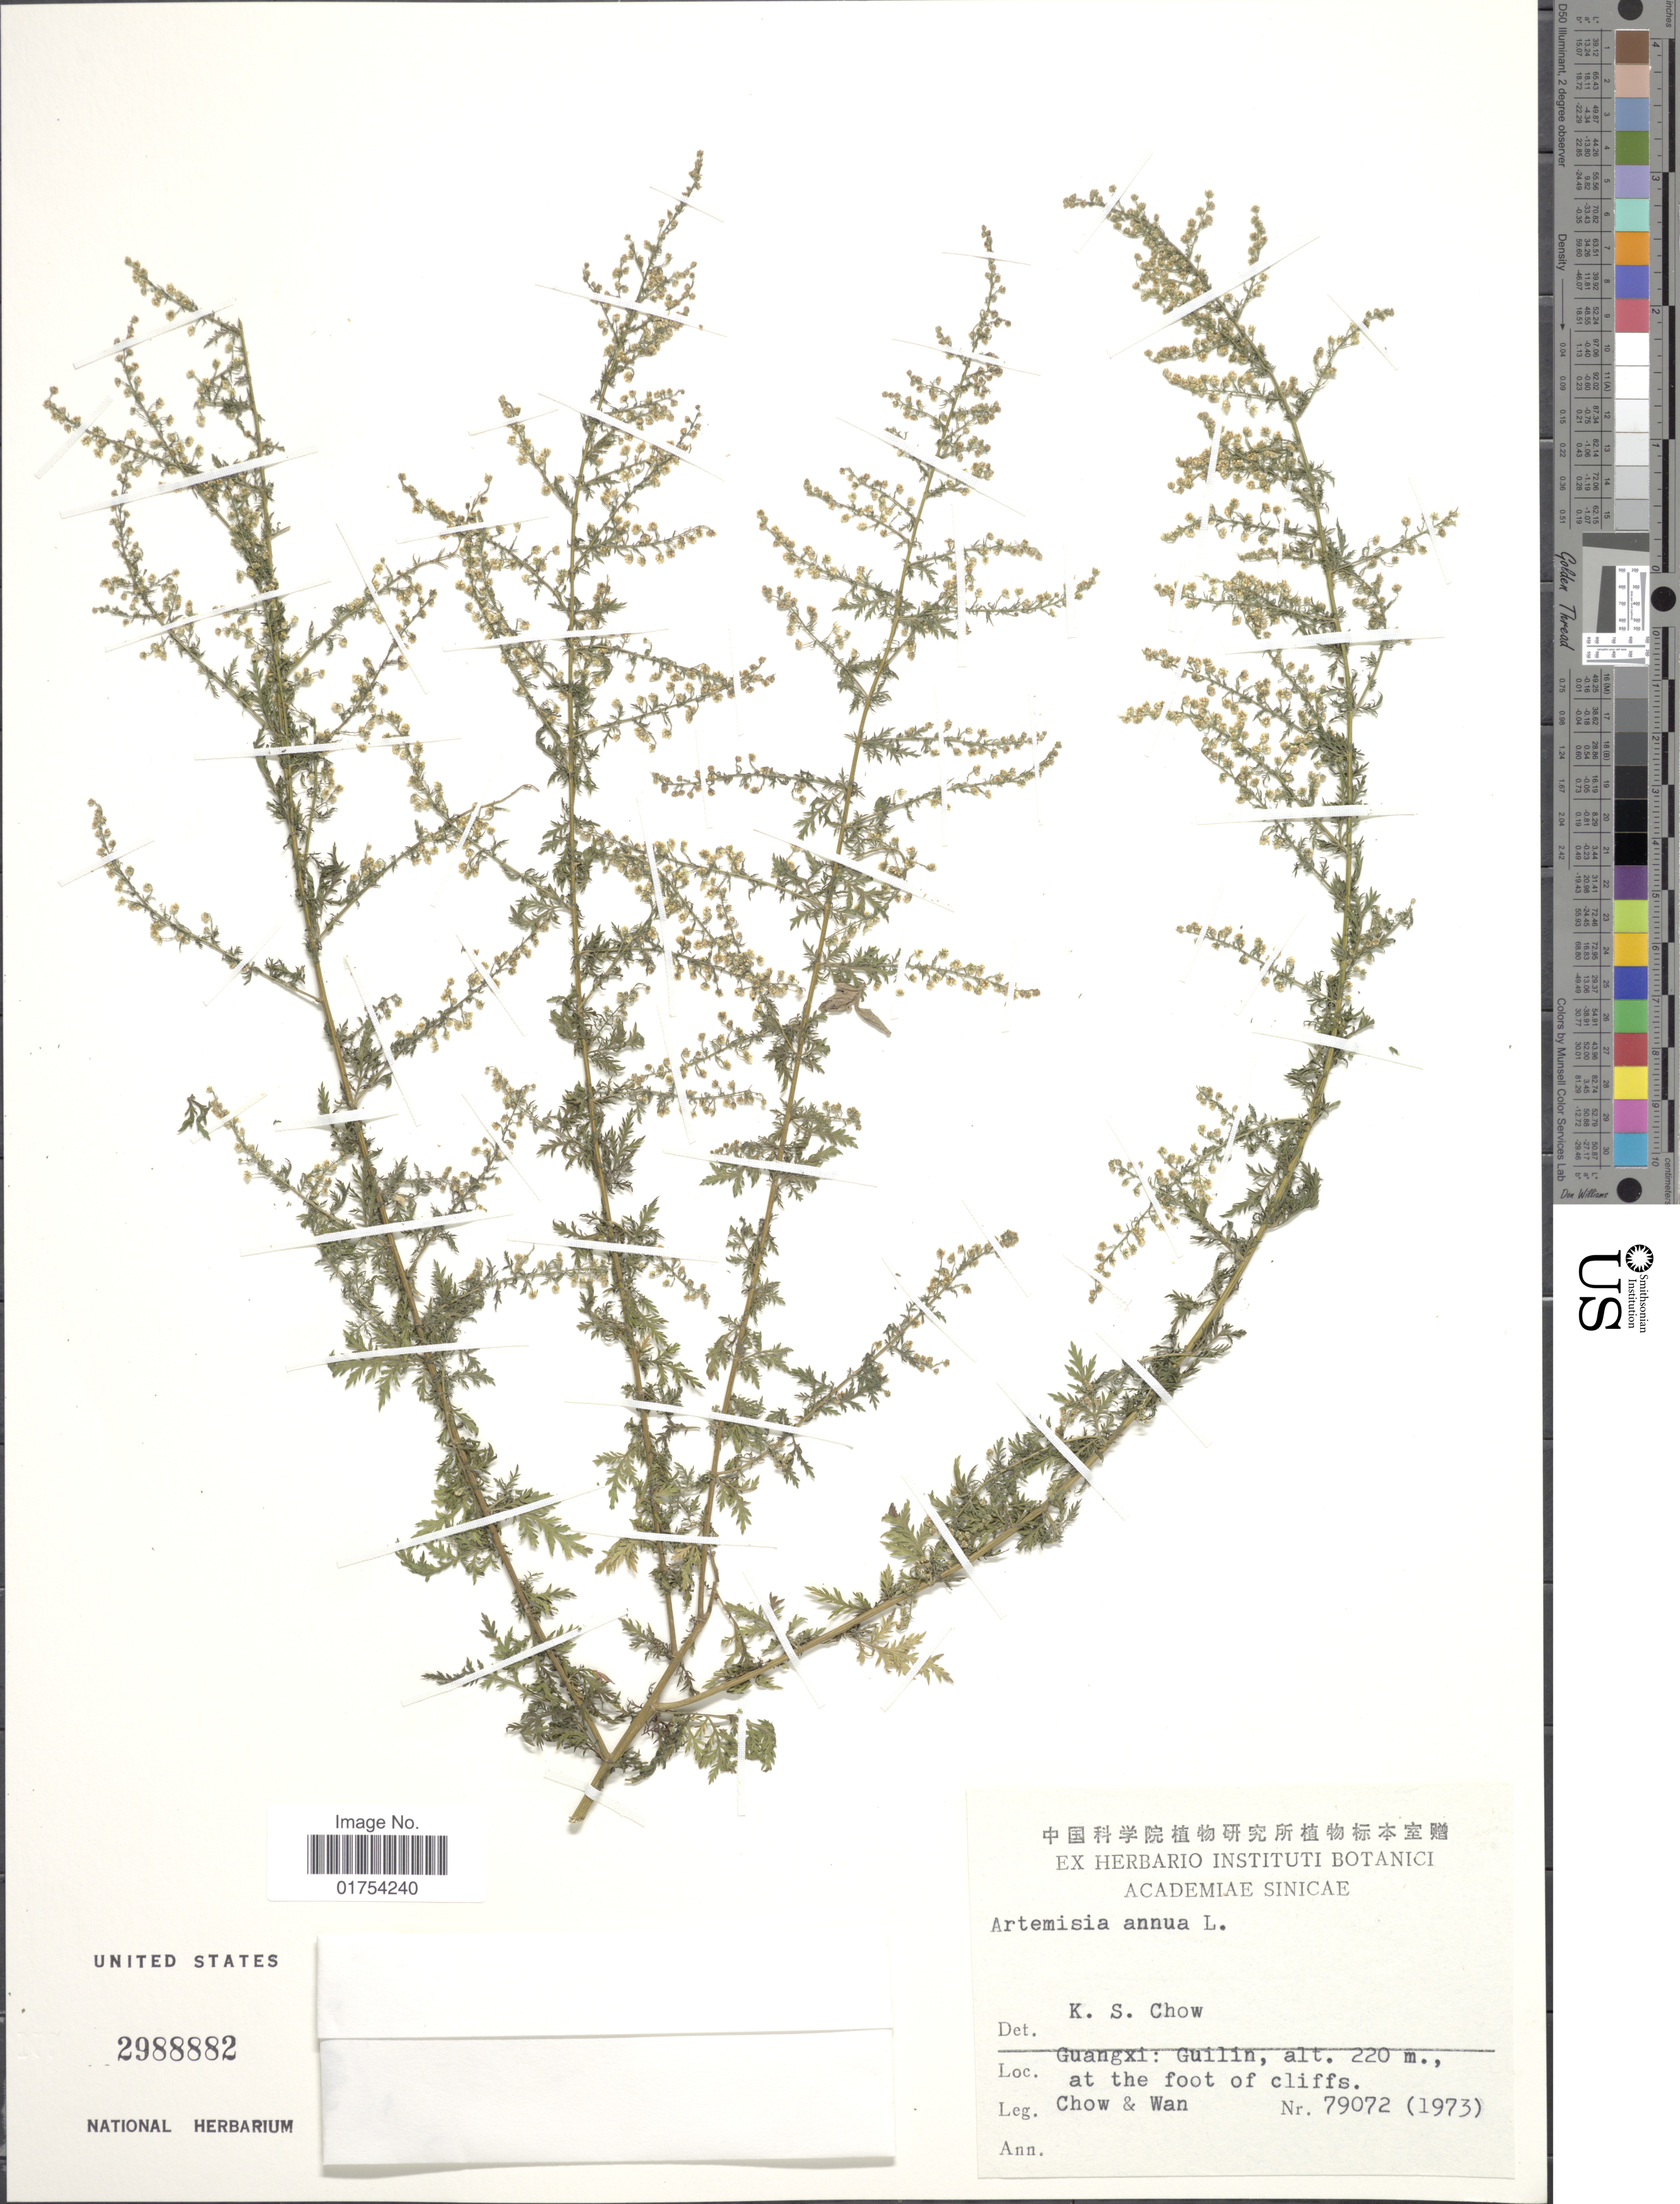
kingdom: Plantae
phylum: Tracheophyta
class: Magnoliopsida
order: Asterales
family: Asteraceae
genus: Artemisia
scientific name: Artemisia annua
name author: L.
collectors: Chow & -. Wan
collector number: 79072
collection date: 1973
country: China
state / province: Guangxi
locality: Gullin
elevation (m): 220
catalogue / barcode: US 2988882